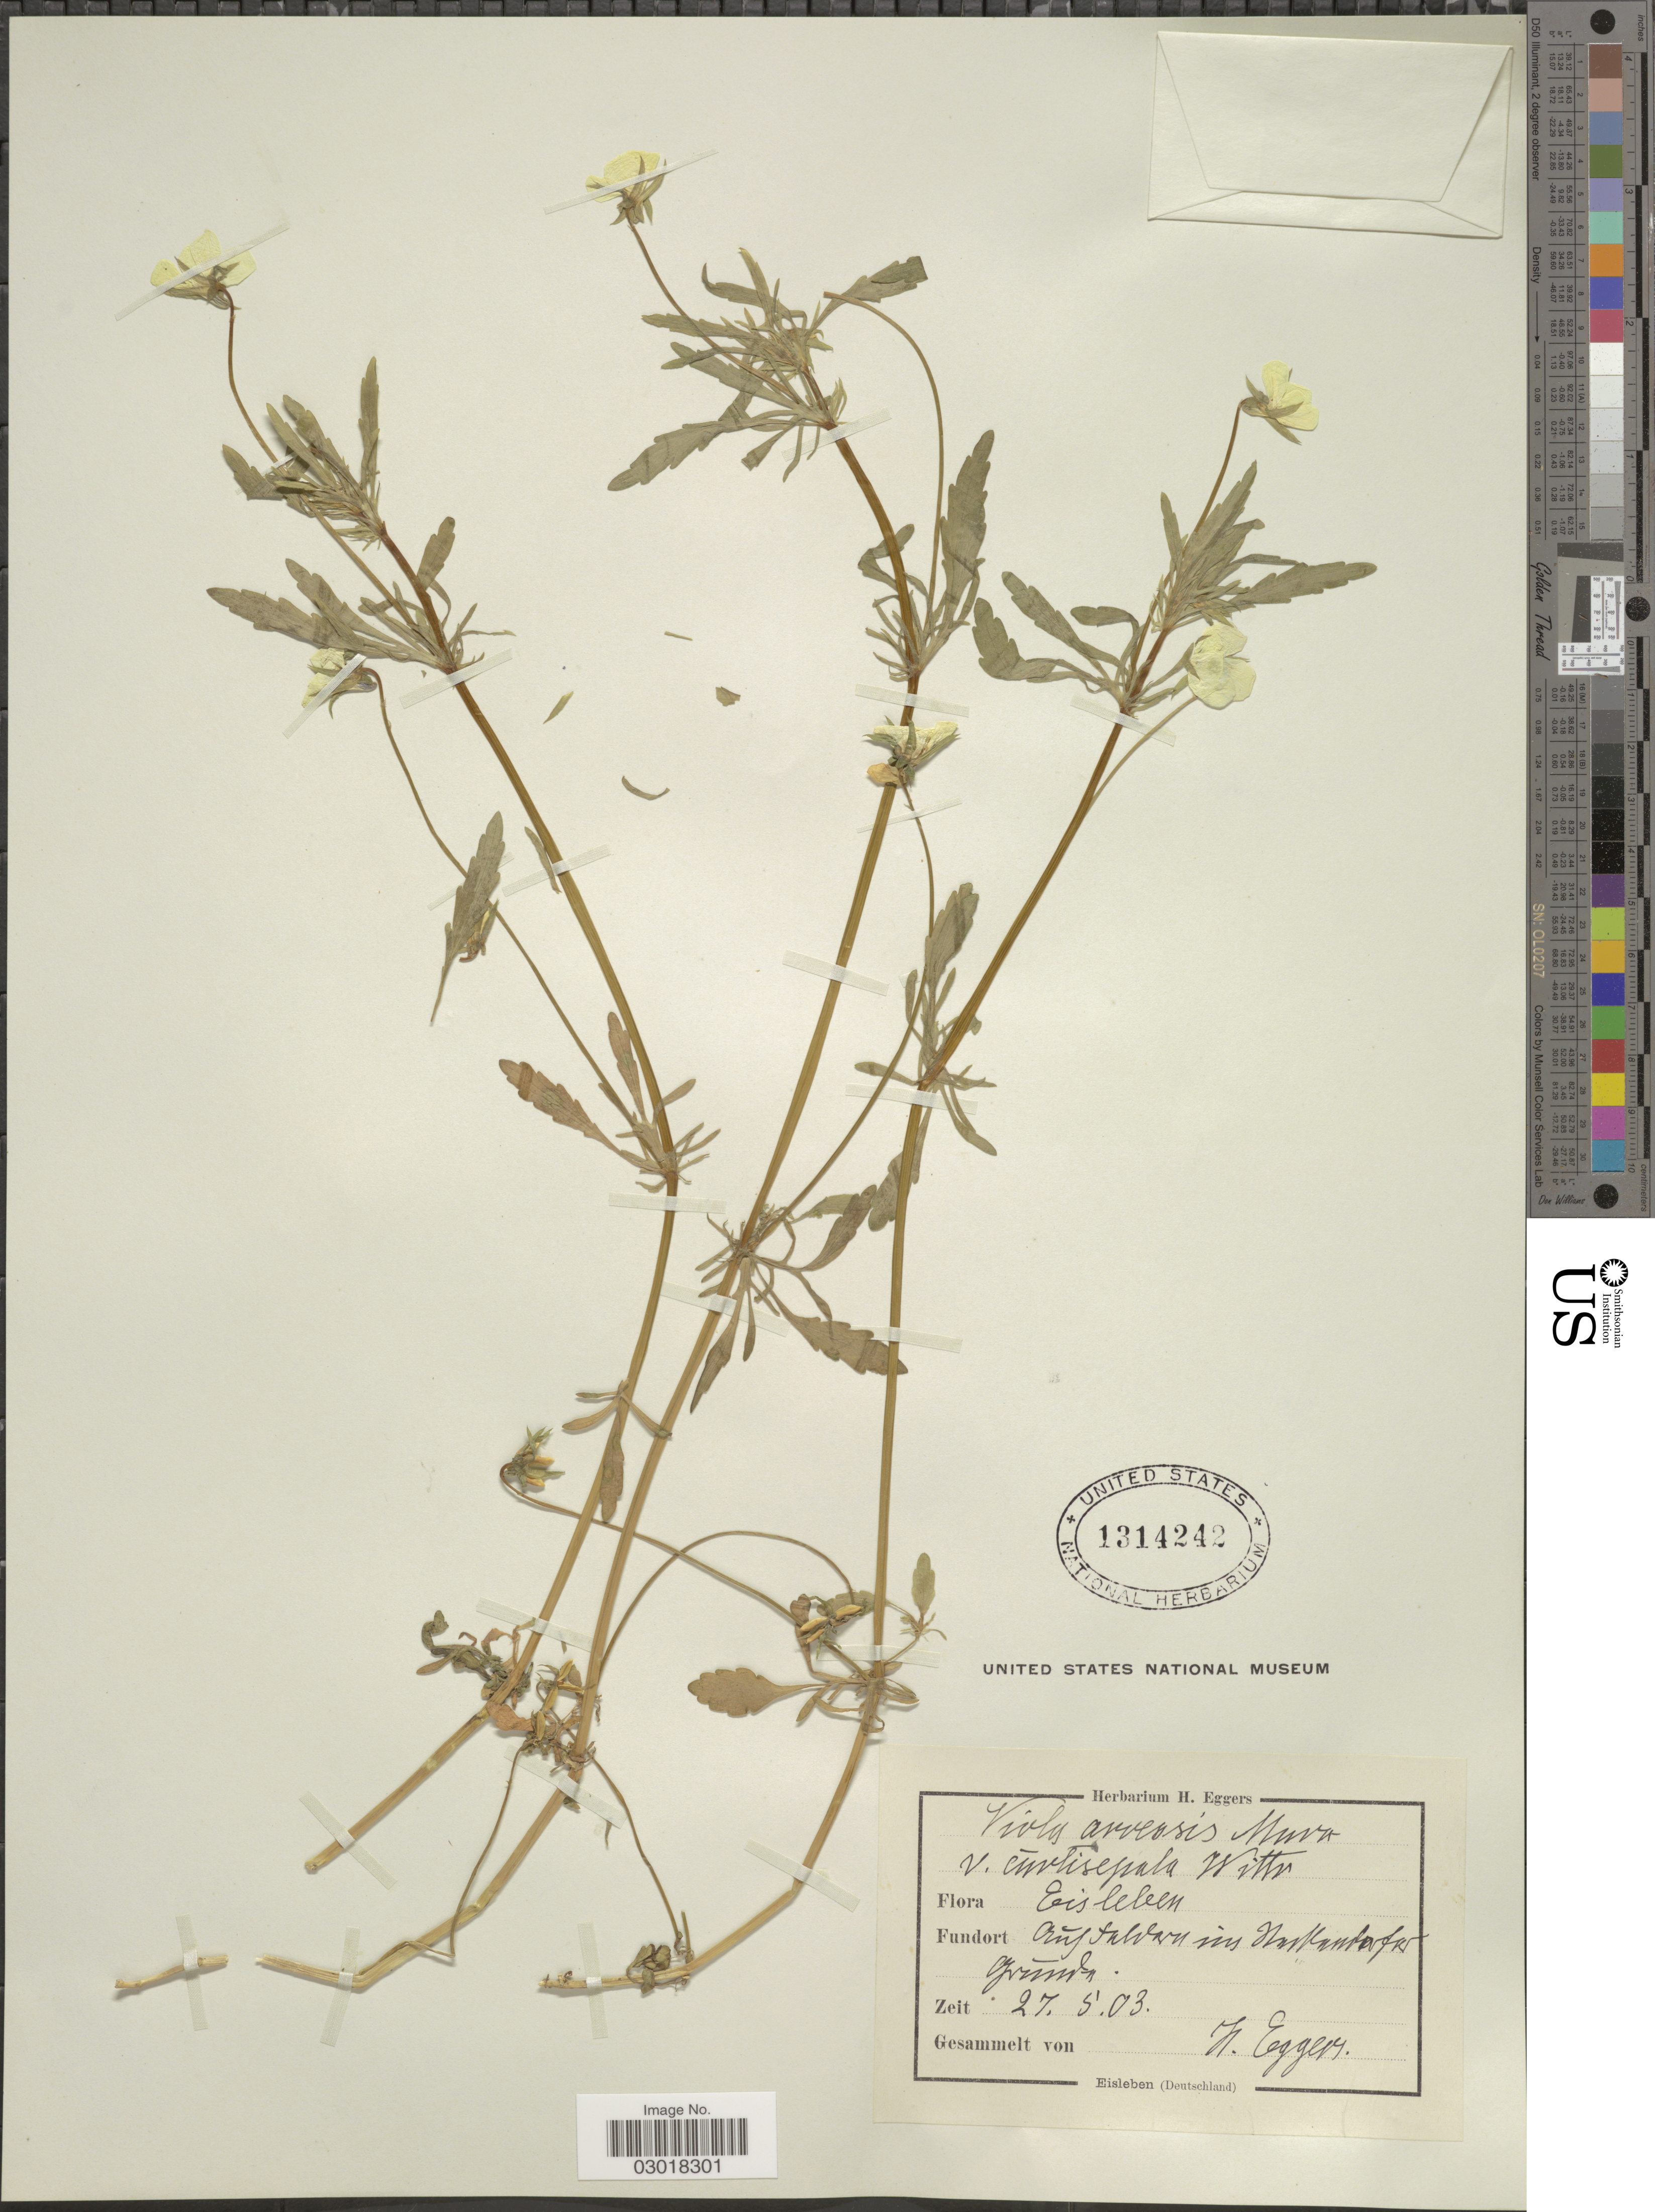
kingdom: Plantae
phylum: Tracheophyta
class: Magnoliopsida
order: Malpighiales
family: Violaceae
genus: Viola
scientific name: Viola arvensis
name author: Murray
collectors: H. Eggers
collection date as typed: Transcribed d/m/y: 27/5/03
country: Germany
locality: Eisleben. Auf falvars ins Nusbaumdorfer grunder. [interpreted]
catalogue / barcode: US 1314242